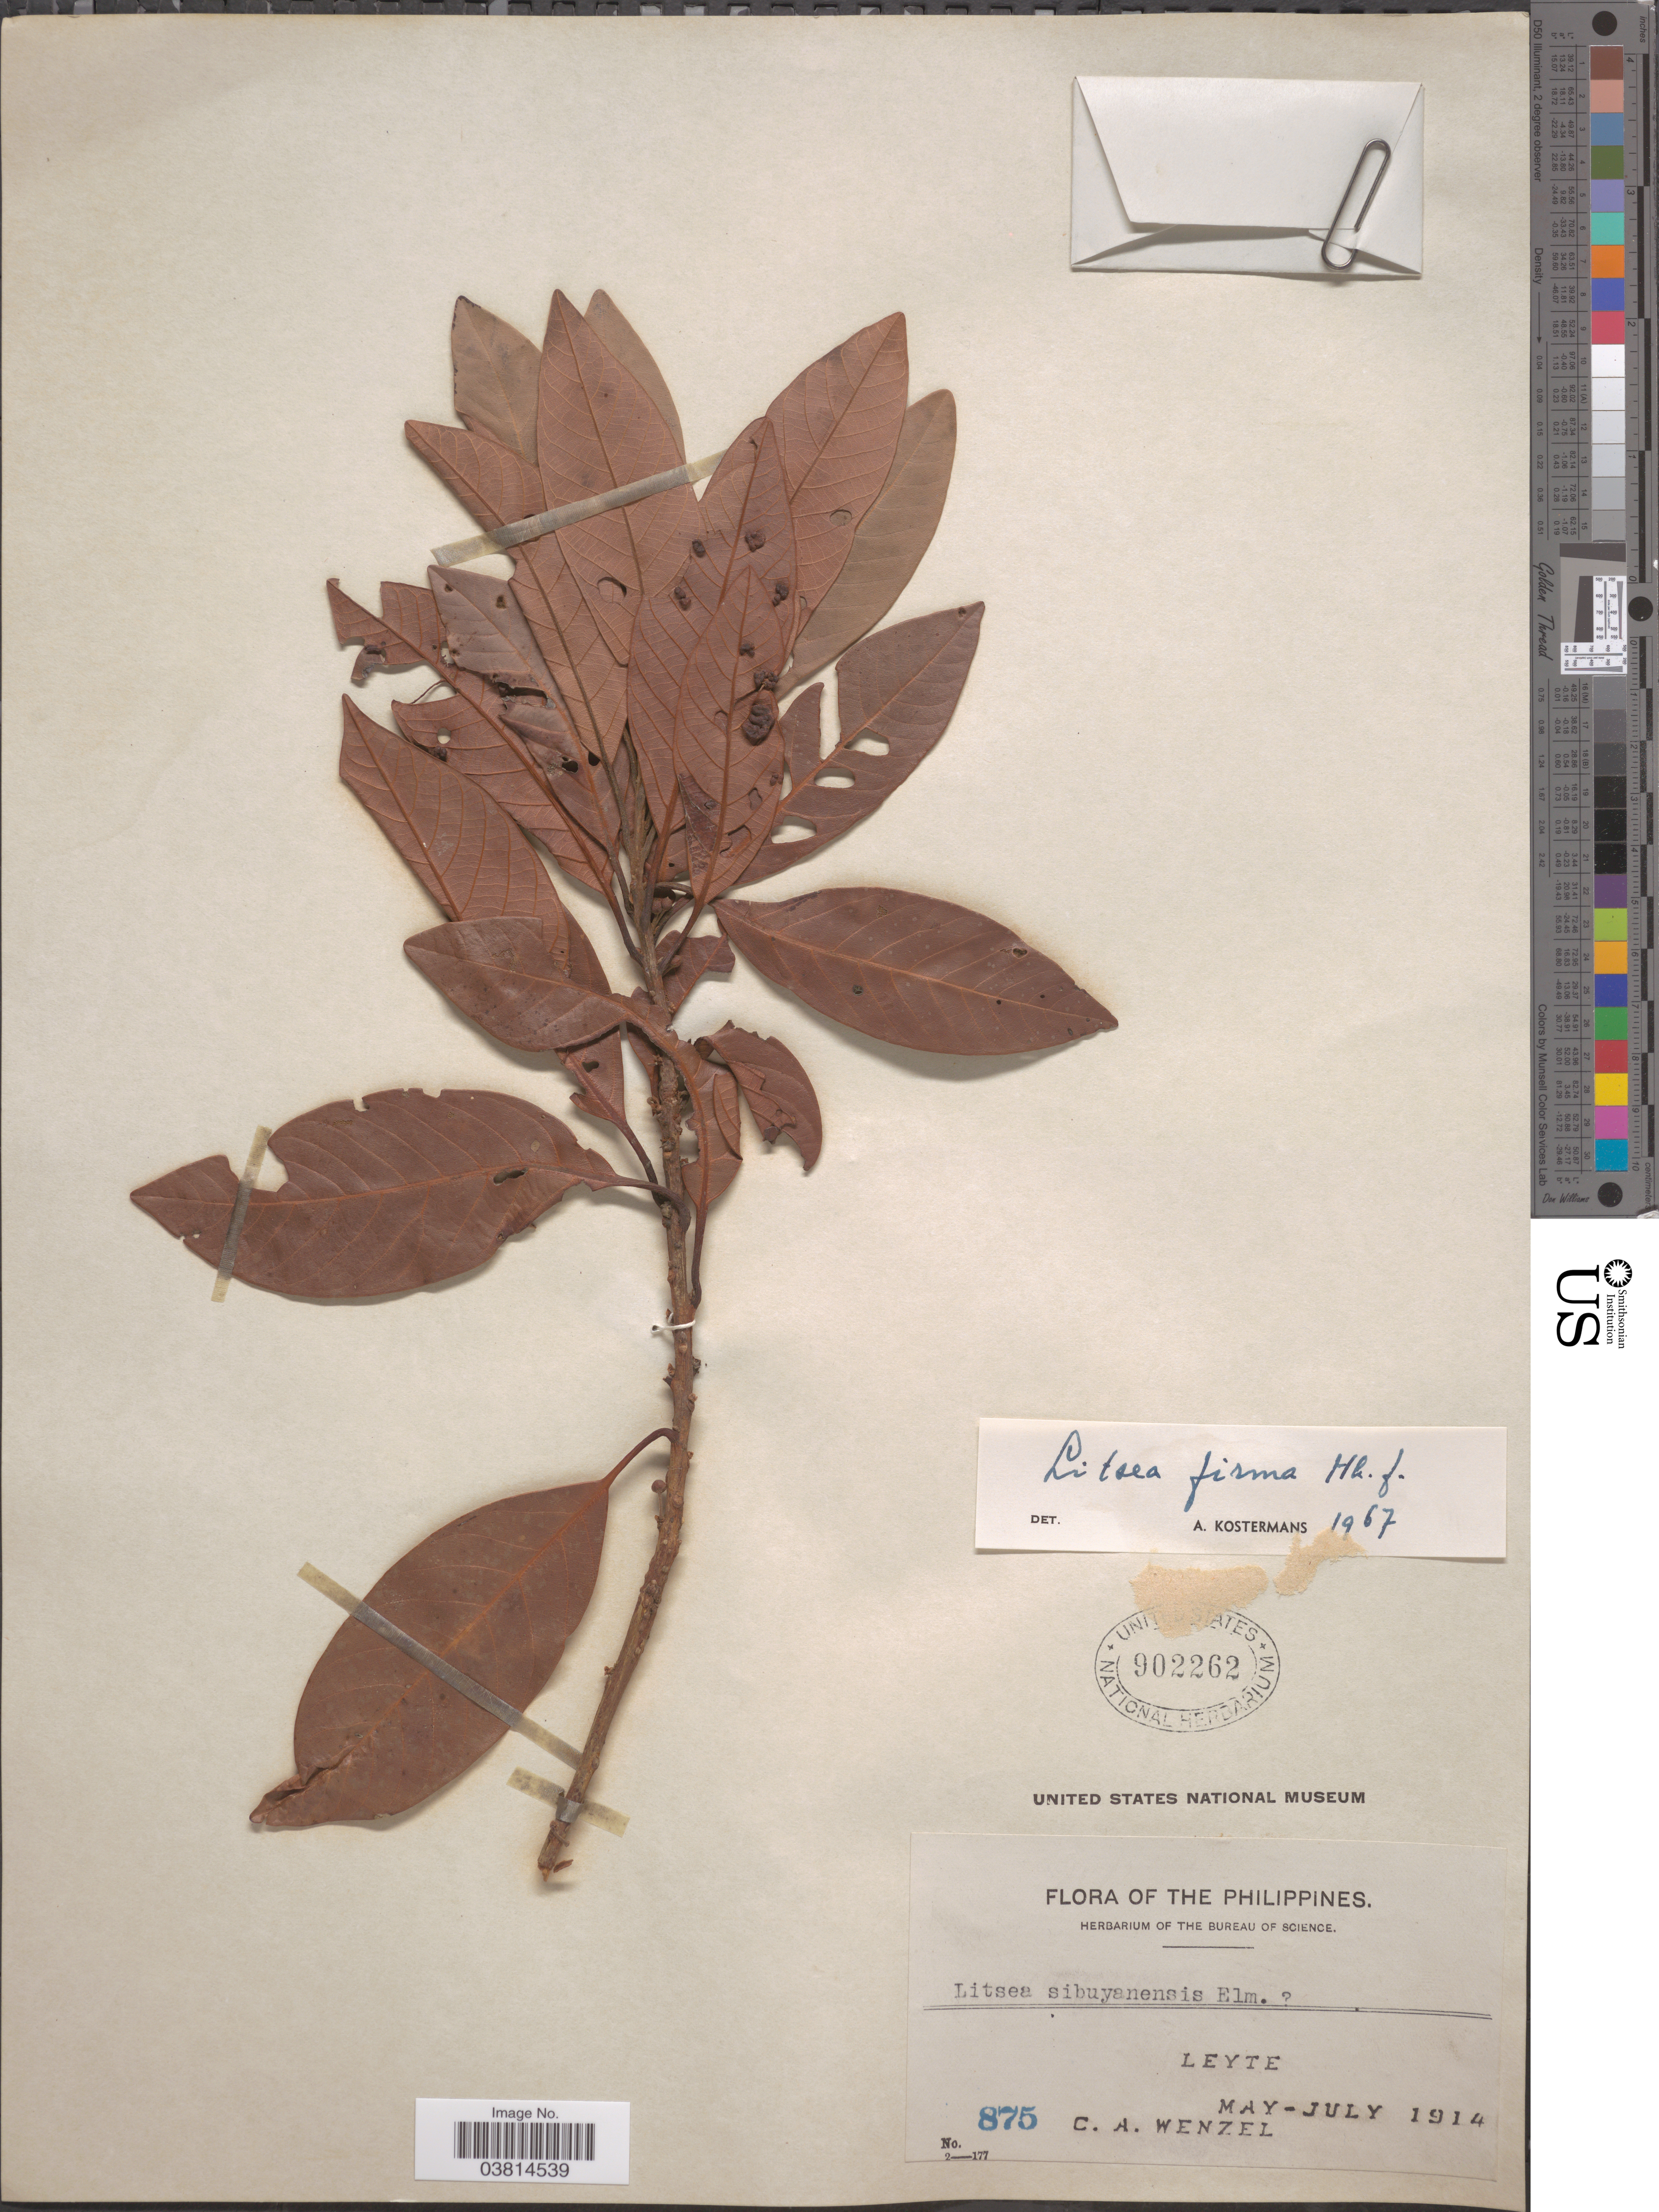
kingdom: Plantae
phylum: Tracheophyta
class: Magnoliopsida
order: Laurales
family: Lauraceae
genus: Litsea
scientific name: Litsea firma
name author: (Blume) Hook. f.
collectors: C. Wenzel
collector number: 875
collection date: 1914-05/1914-07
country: Philippines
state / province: Eastern Visayas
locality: Leyte.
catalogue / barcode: US 902262